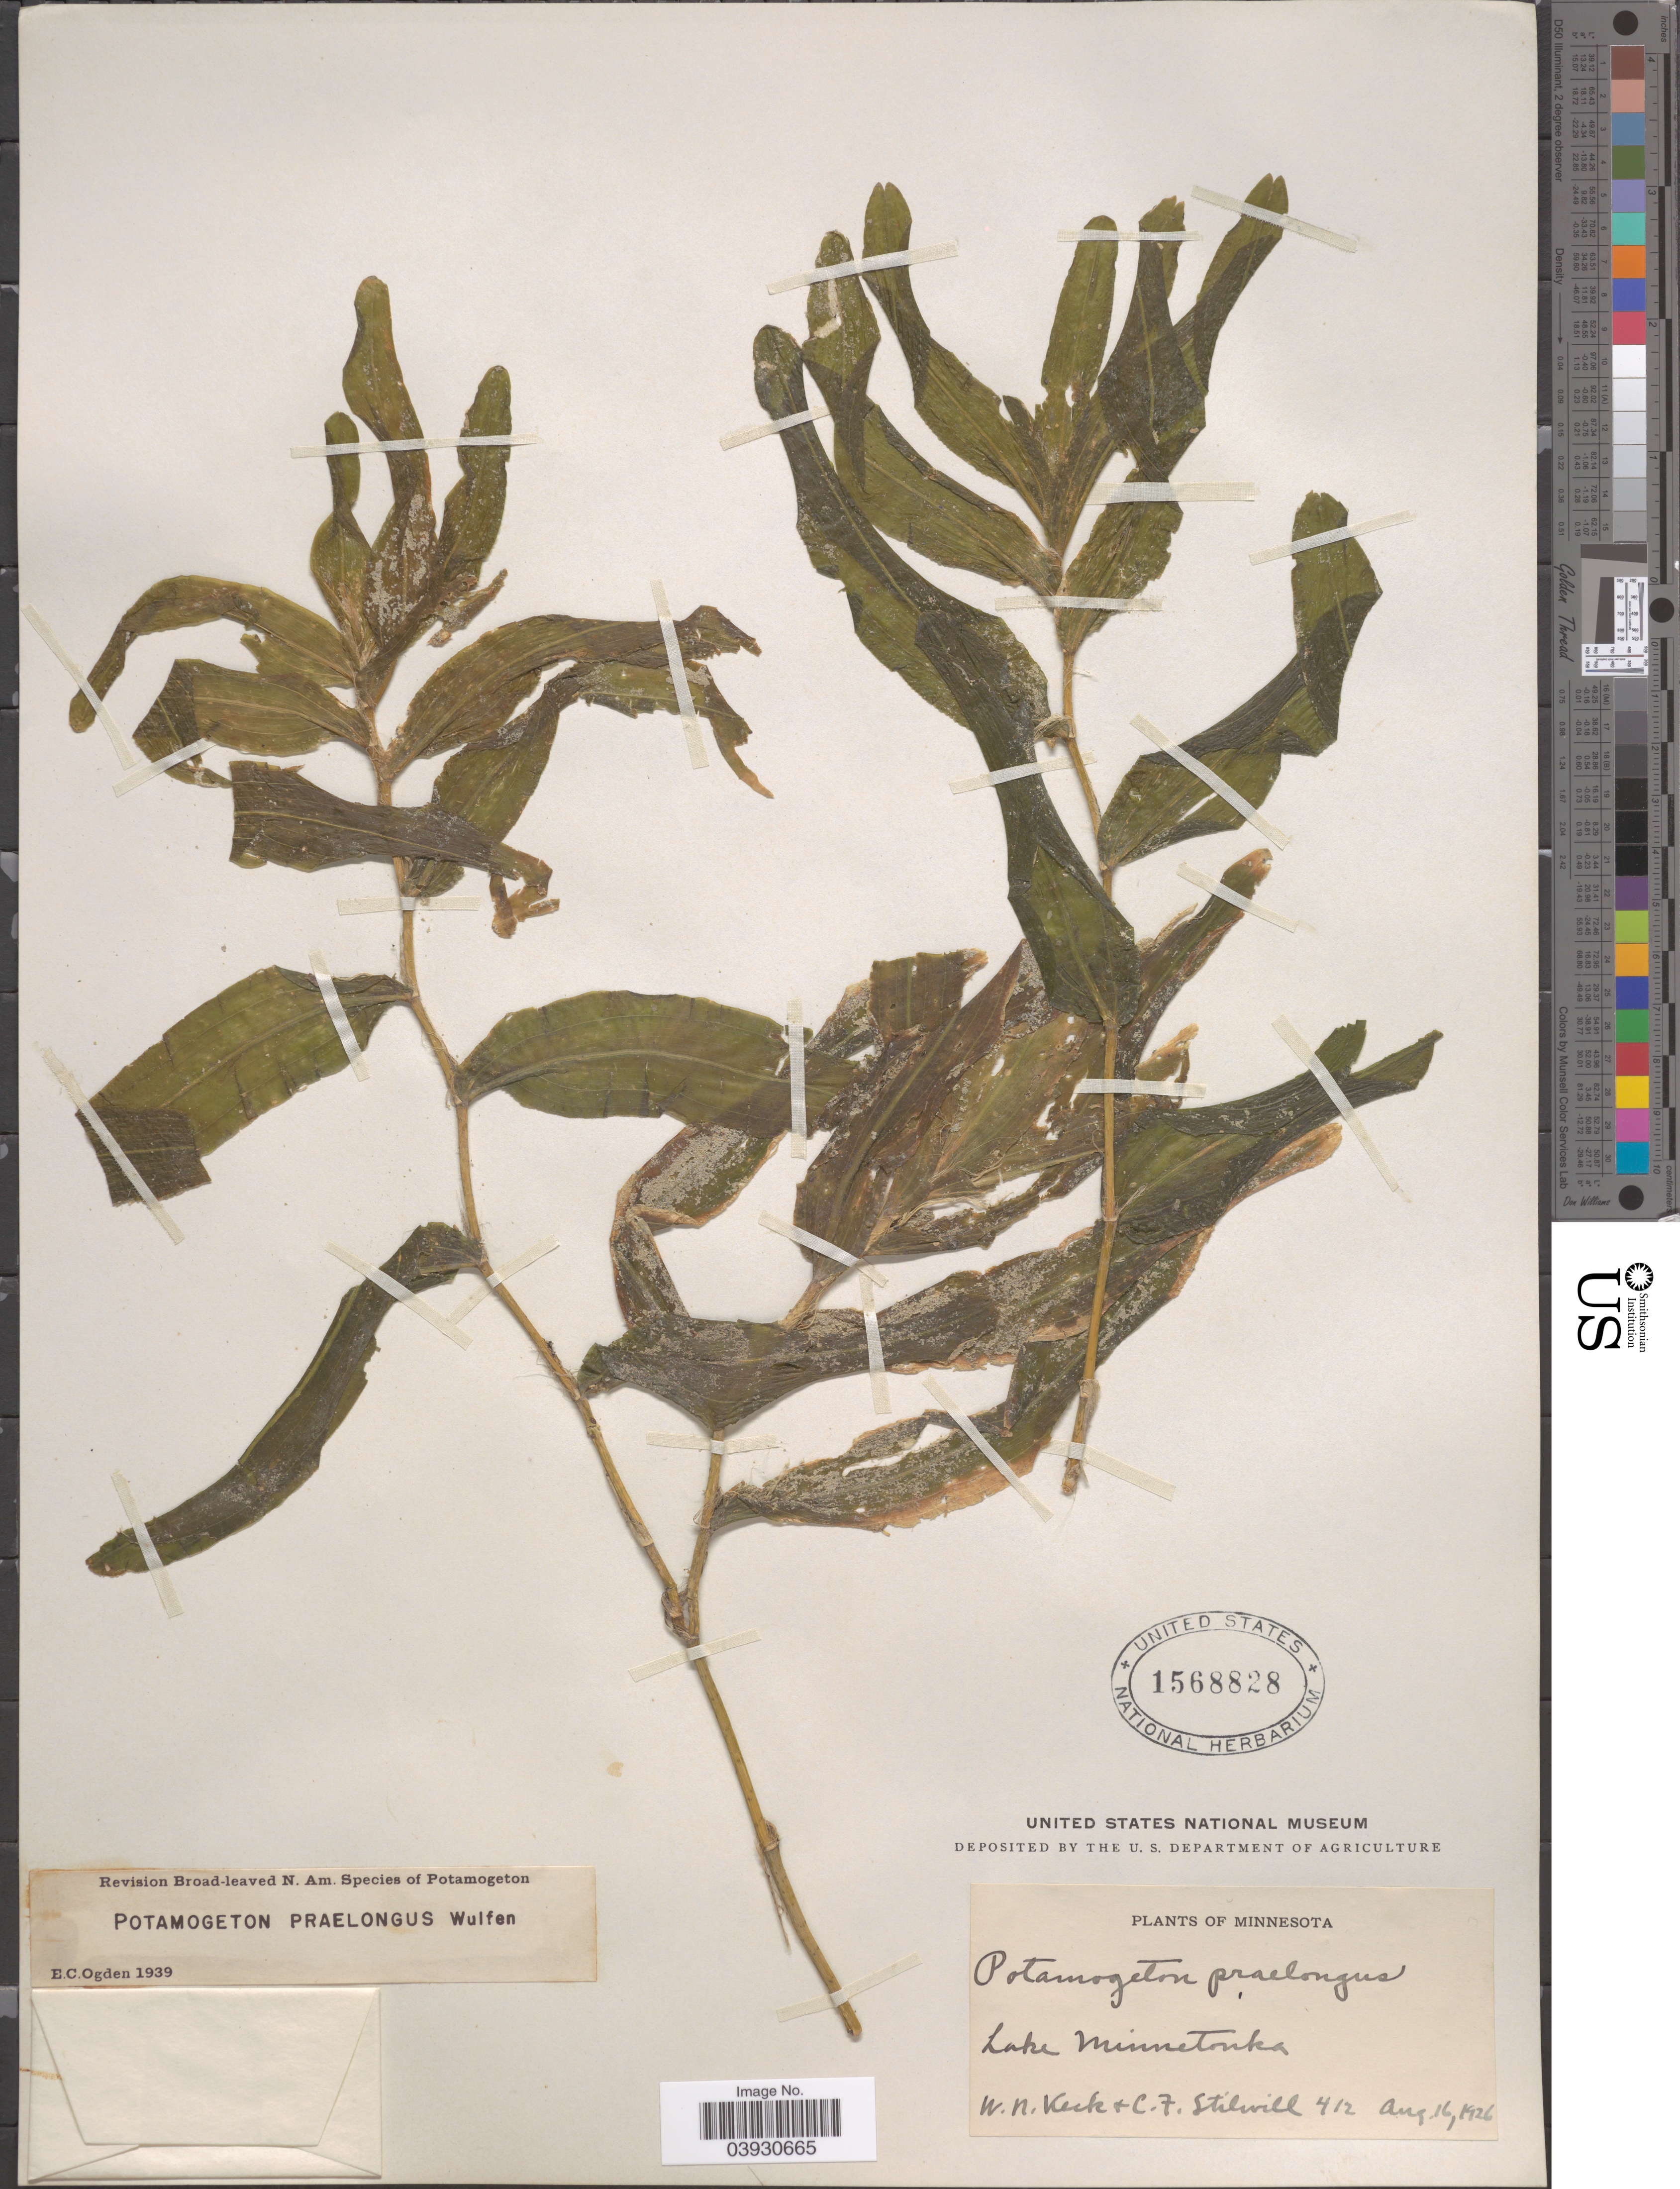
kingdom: Plantae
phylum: Tracheophyta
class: Liliopsida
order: Alismatales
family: Potamogetonaceae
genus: Potamogeton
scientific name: Potamogeton praelongus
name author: Wulfen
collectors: W. Keck & C. Stilwill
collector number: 412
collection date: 1926-08-16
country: United States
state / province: Minnesota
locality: Lake Minnetonka.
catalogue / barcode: US 1568828